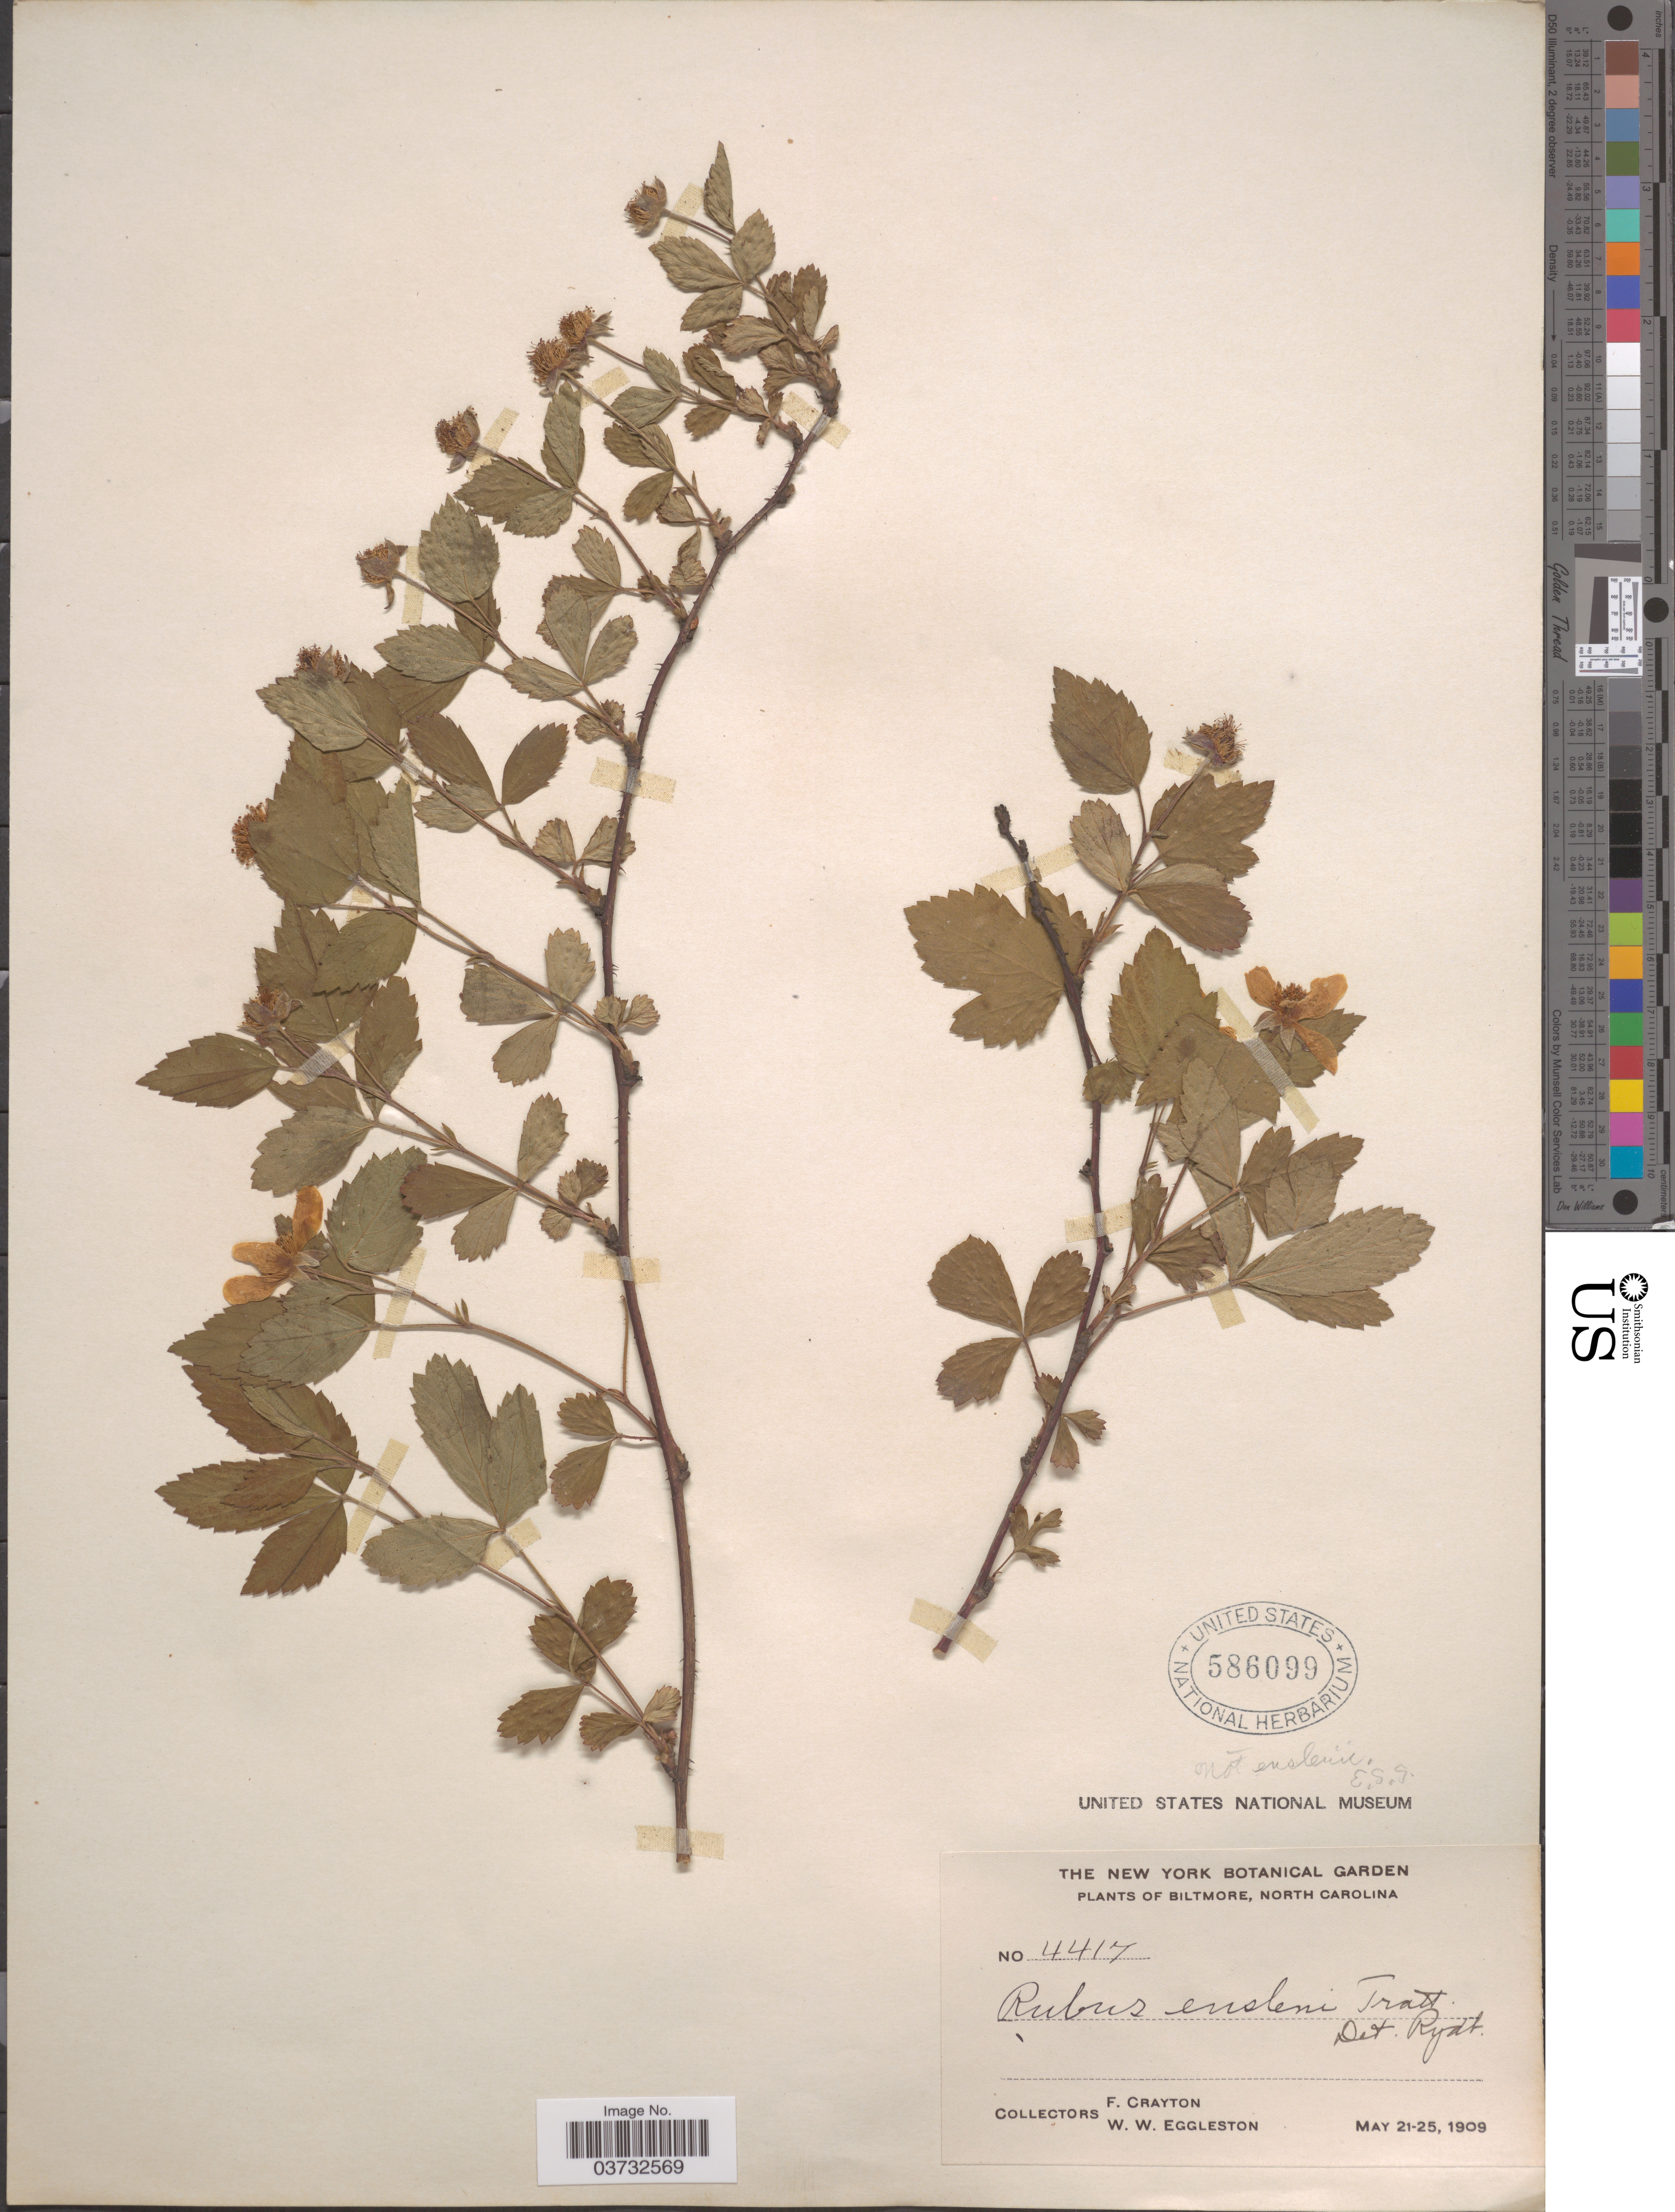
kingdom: Plantae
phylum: Tracheophyta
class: Magnoliopsida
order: Rosales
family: Rosaceae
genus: Rubus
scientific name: Rubus sp.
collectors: F. Crayton & W. W. Eggleston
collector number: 4417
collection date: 1909-05-21/1909-05-25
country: United States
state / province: North Carolina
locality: Biltmore.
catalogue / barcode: US 586099